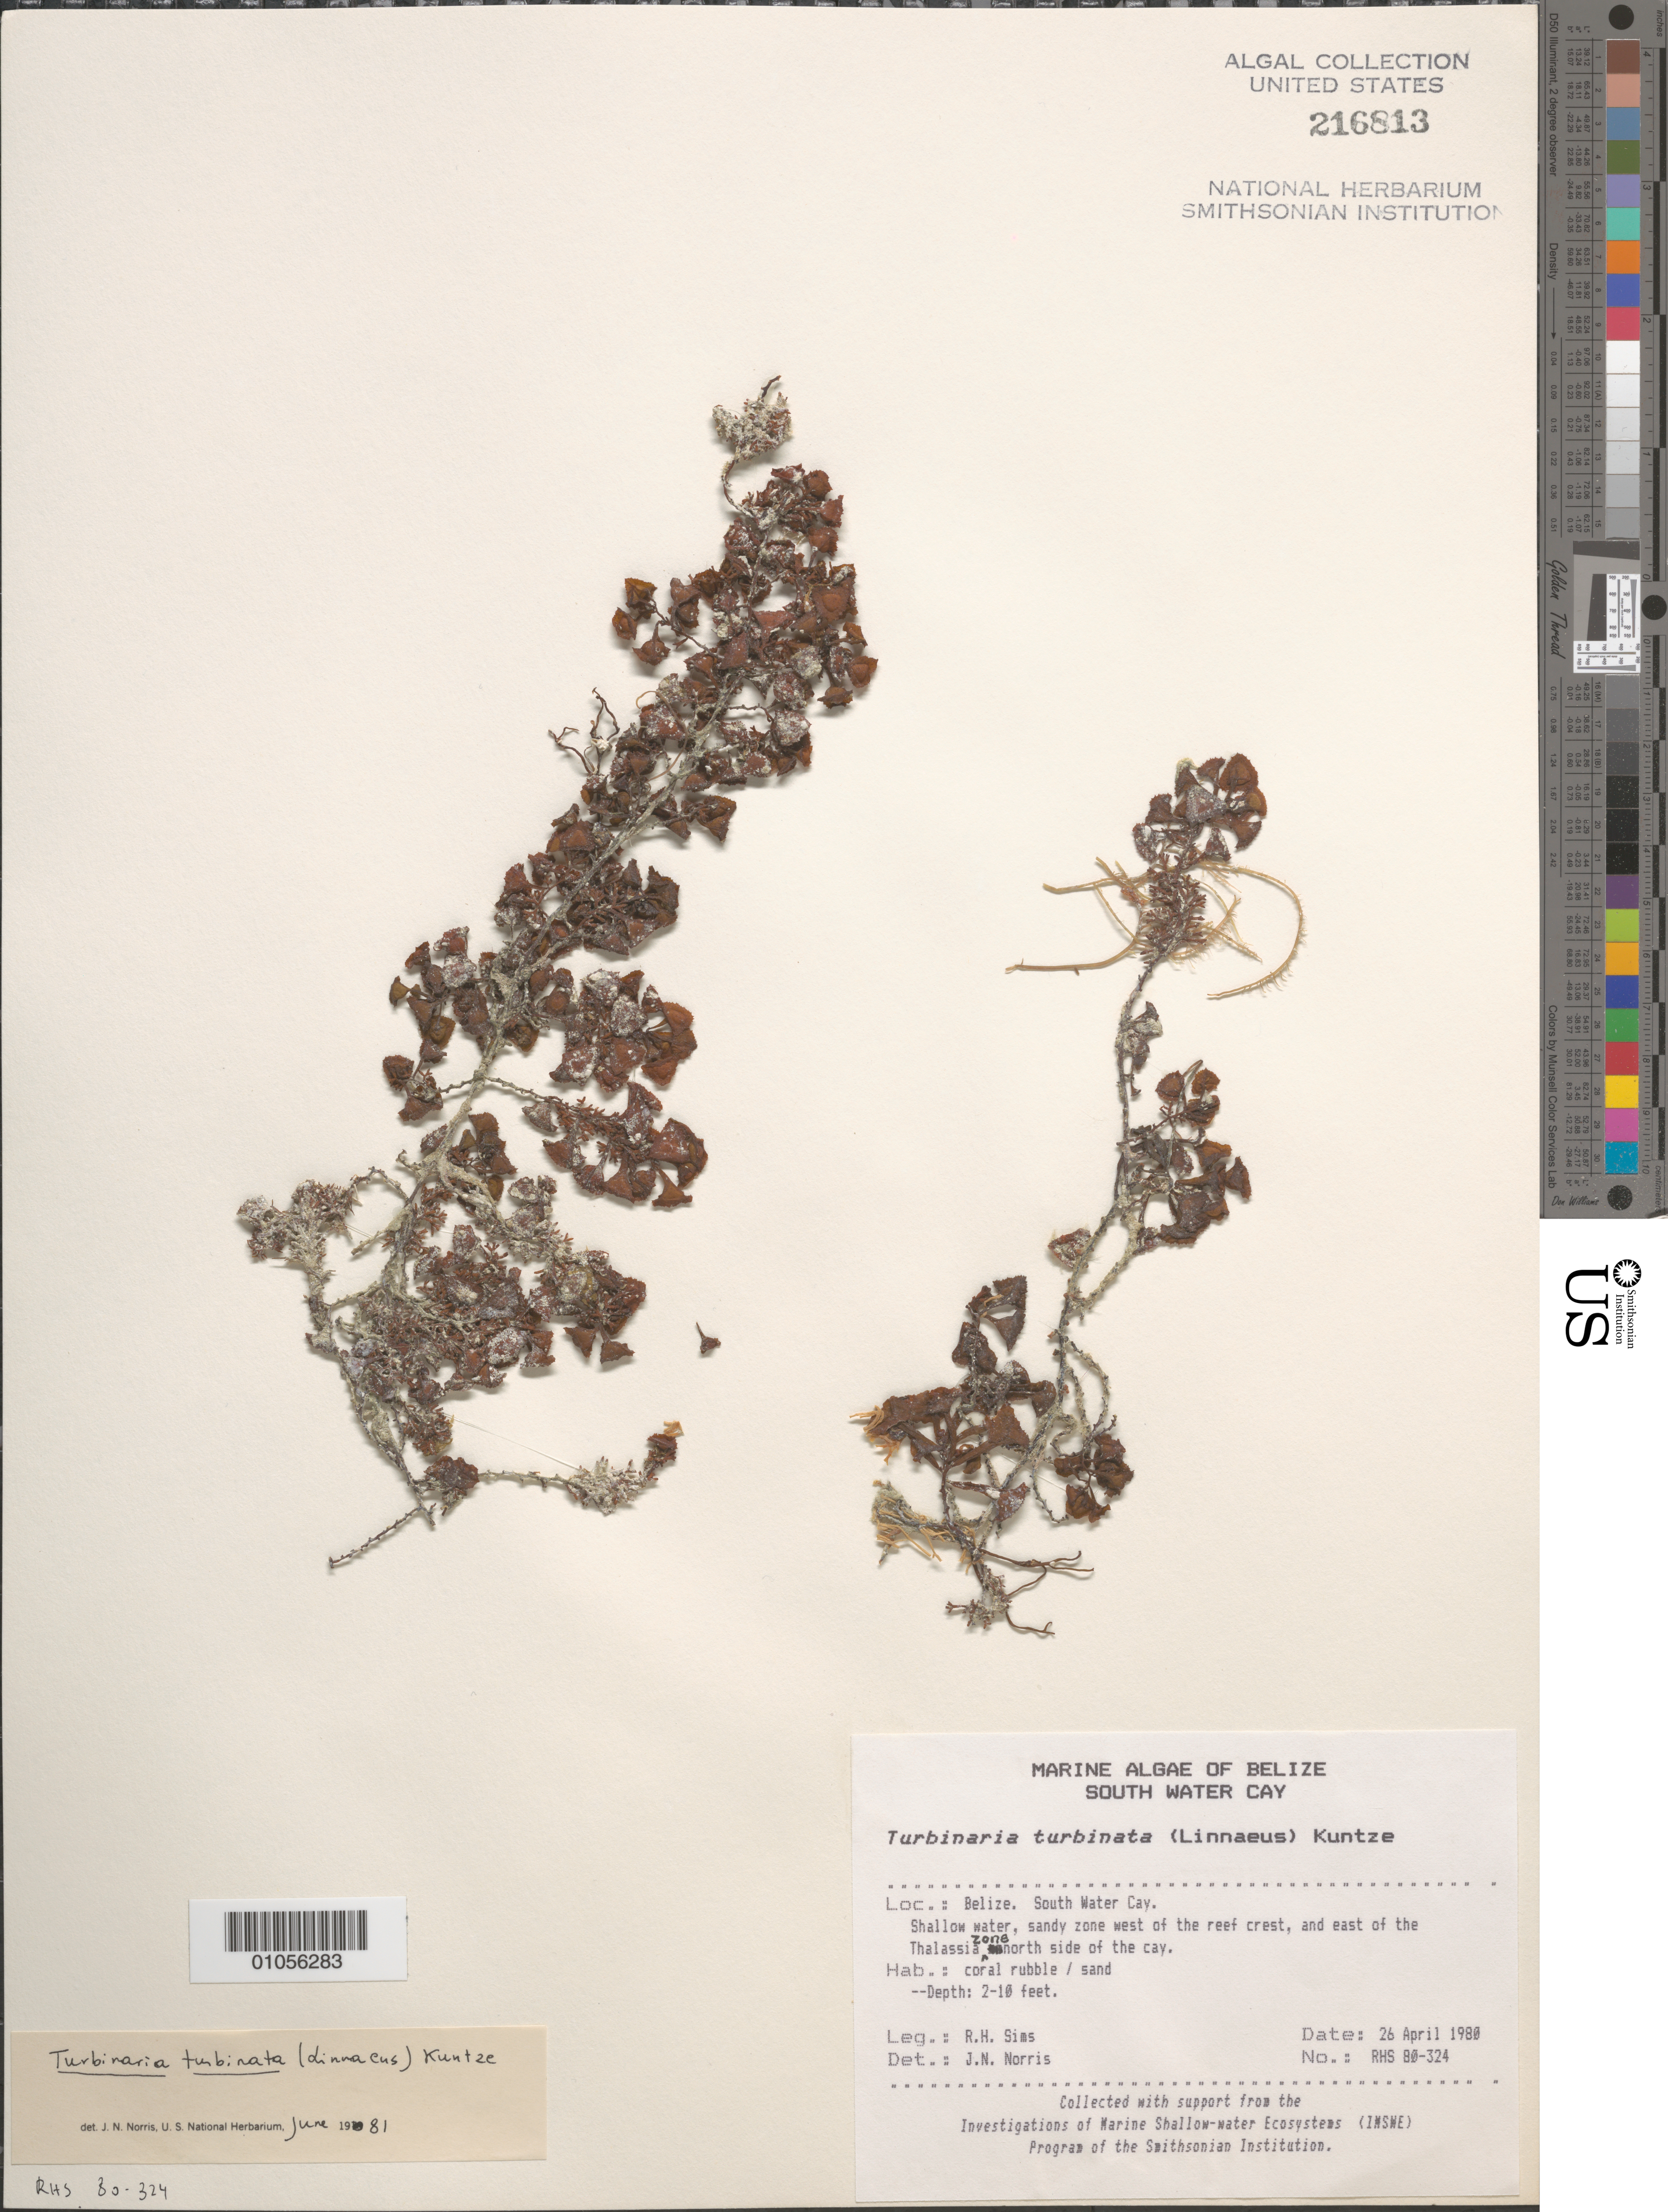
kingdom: Chromista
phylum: Ochrophyta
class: Phaeophyceae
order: Fucales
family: Sargassaceae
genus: Turbinaria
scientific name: Turbinaria turbinata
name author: (L.) Kuntze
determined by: Norris, James N.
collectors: R. H. Sims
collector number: RHS 80-324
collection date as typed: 26 Apr 1980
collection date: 1980-04-26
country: Belize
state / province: Stann Creek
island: South Water Cay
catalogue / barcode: US 215813